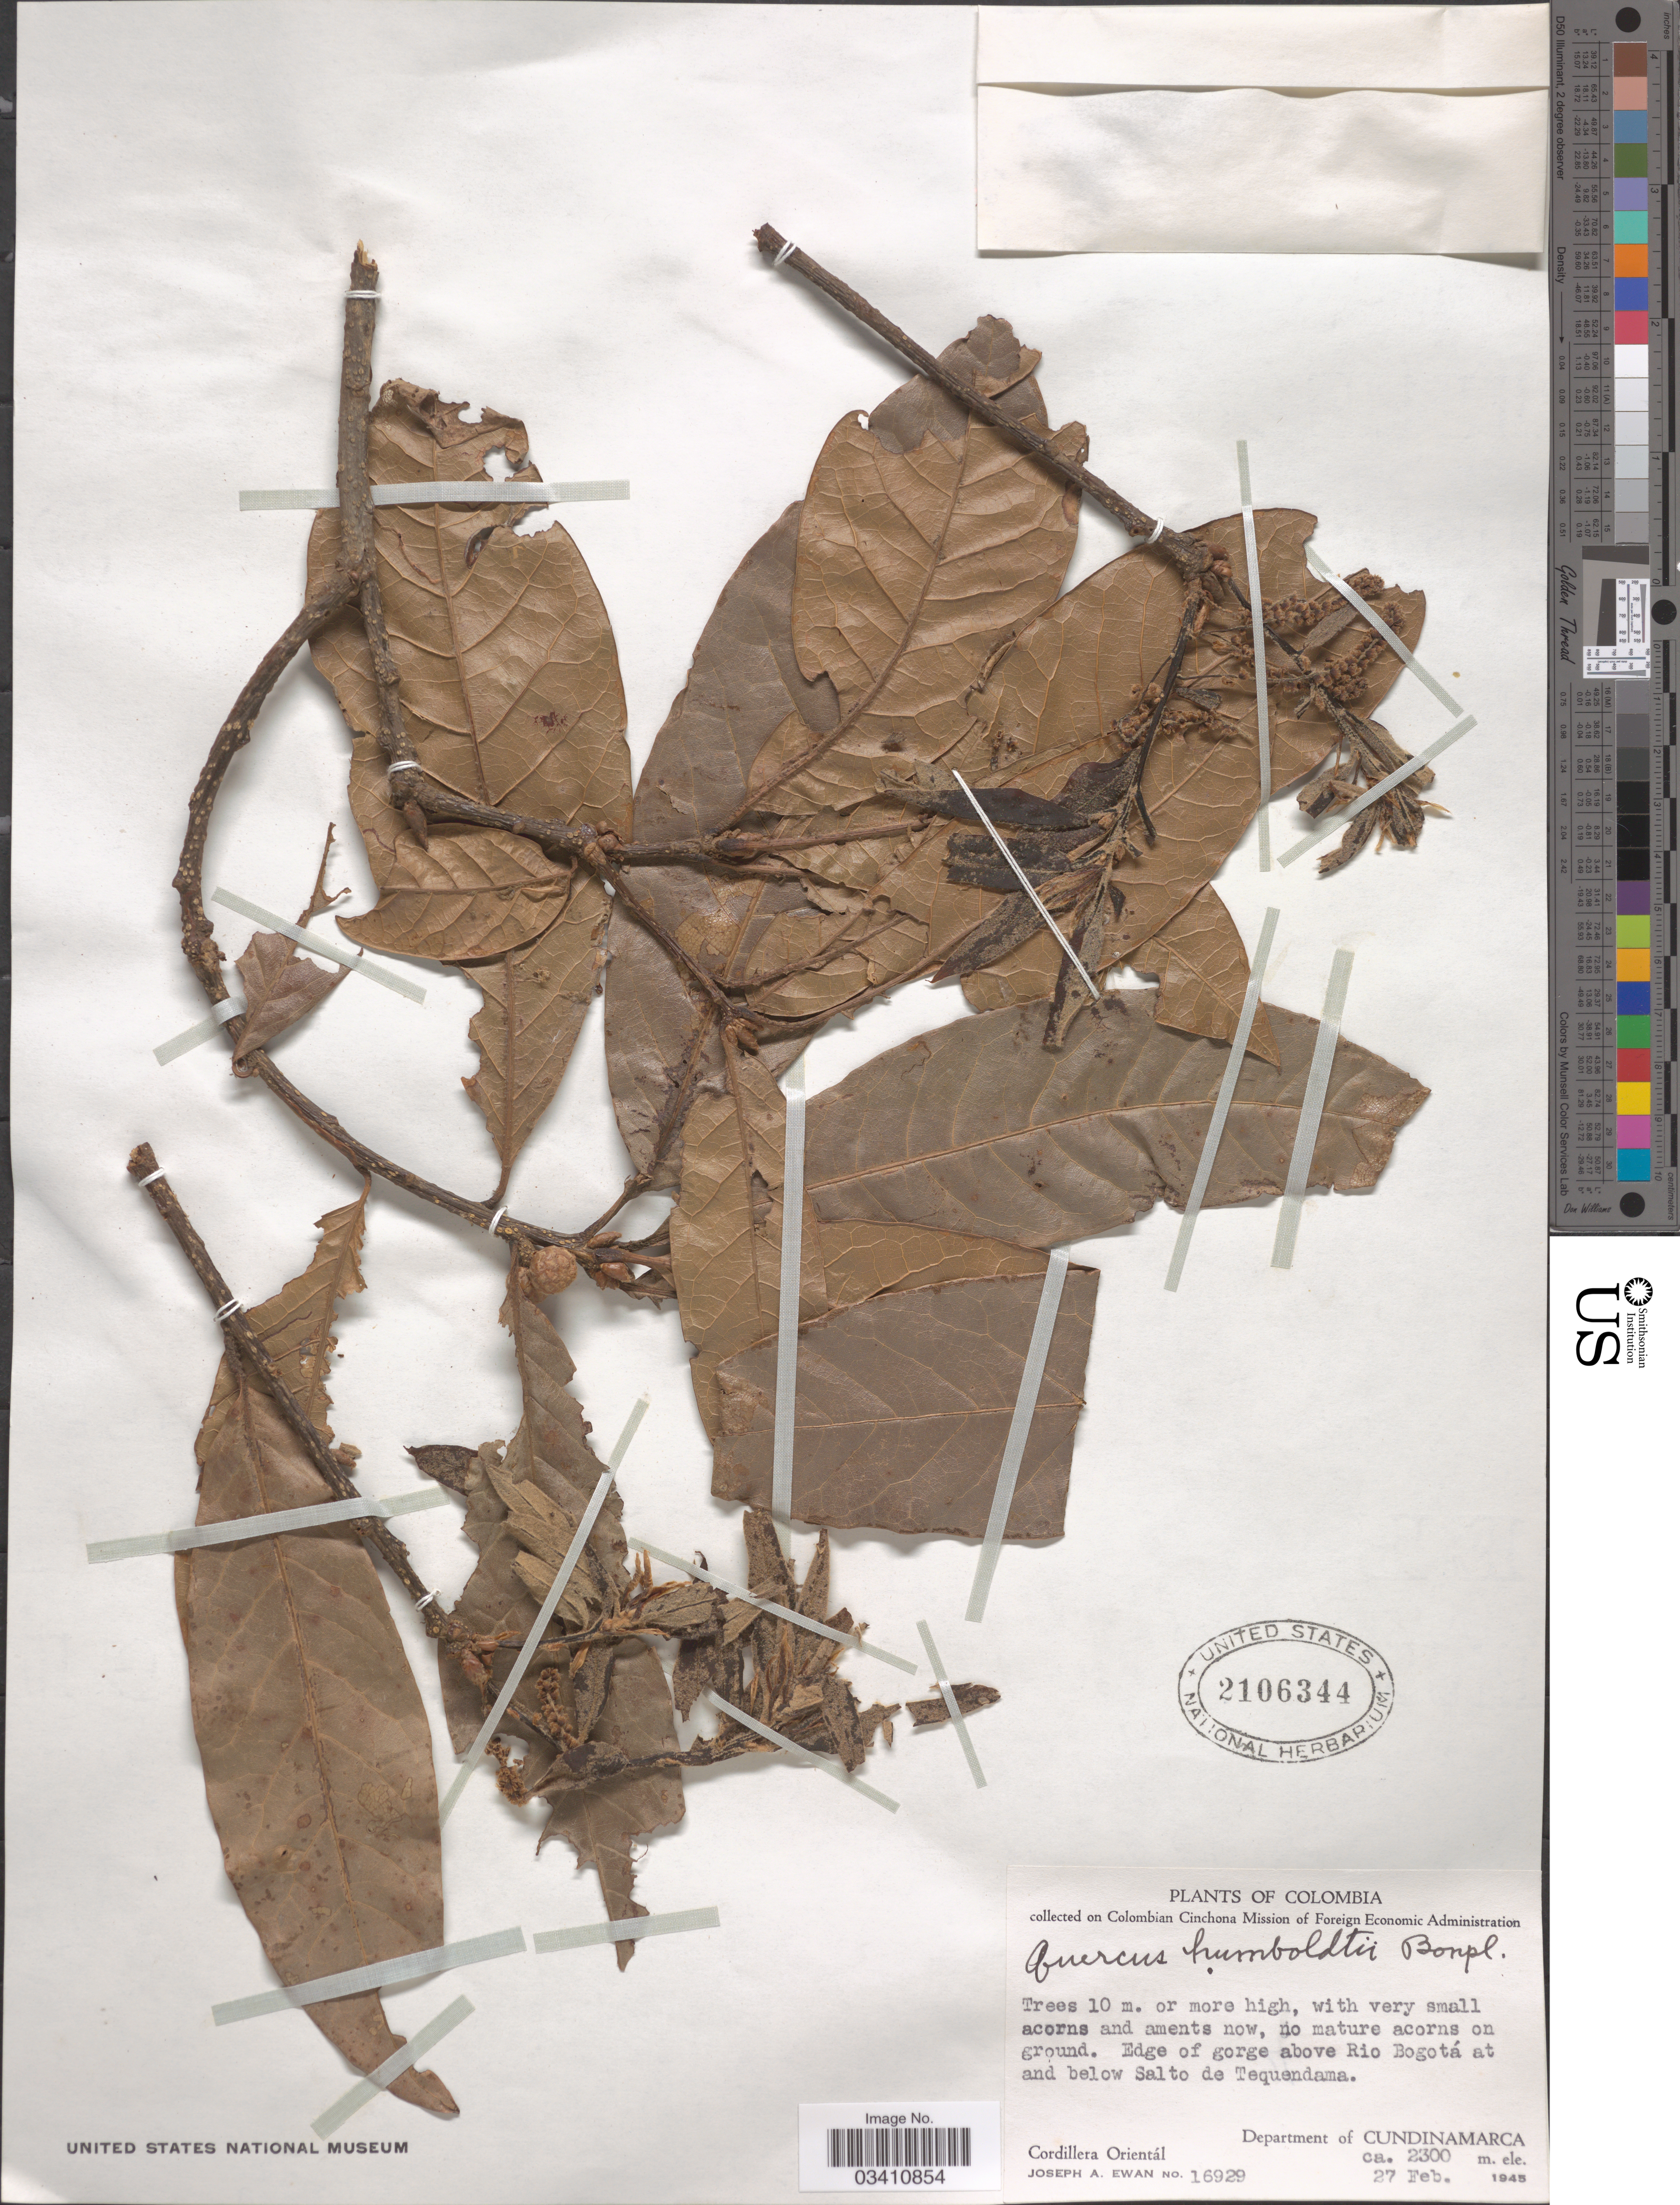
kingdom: Plantae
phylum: Tracheophyta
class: Magnoliopsida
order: Fagales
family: Fagaceae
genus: Quercus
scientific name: Quercus humboldtii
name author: Bonpl.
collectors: J. A. Ewan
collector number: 16929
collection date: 1945-02-27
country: Colombia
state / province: Cundinamarca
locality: Edge of gorge above Rio Bogotá at and below Salto de Tequendama. Department of Cundinamarca. Cordillera Orientál.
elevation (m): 2300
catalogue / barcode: US 2106344